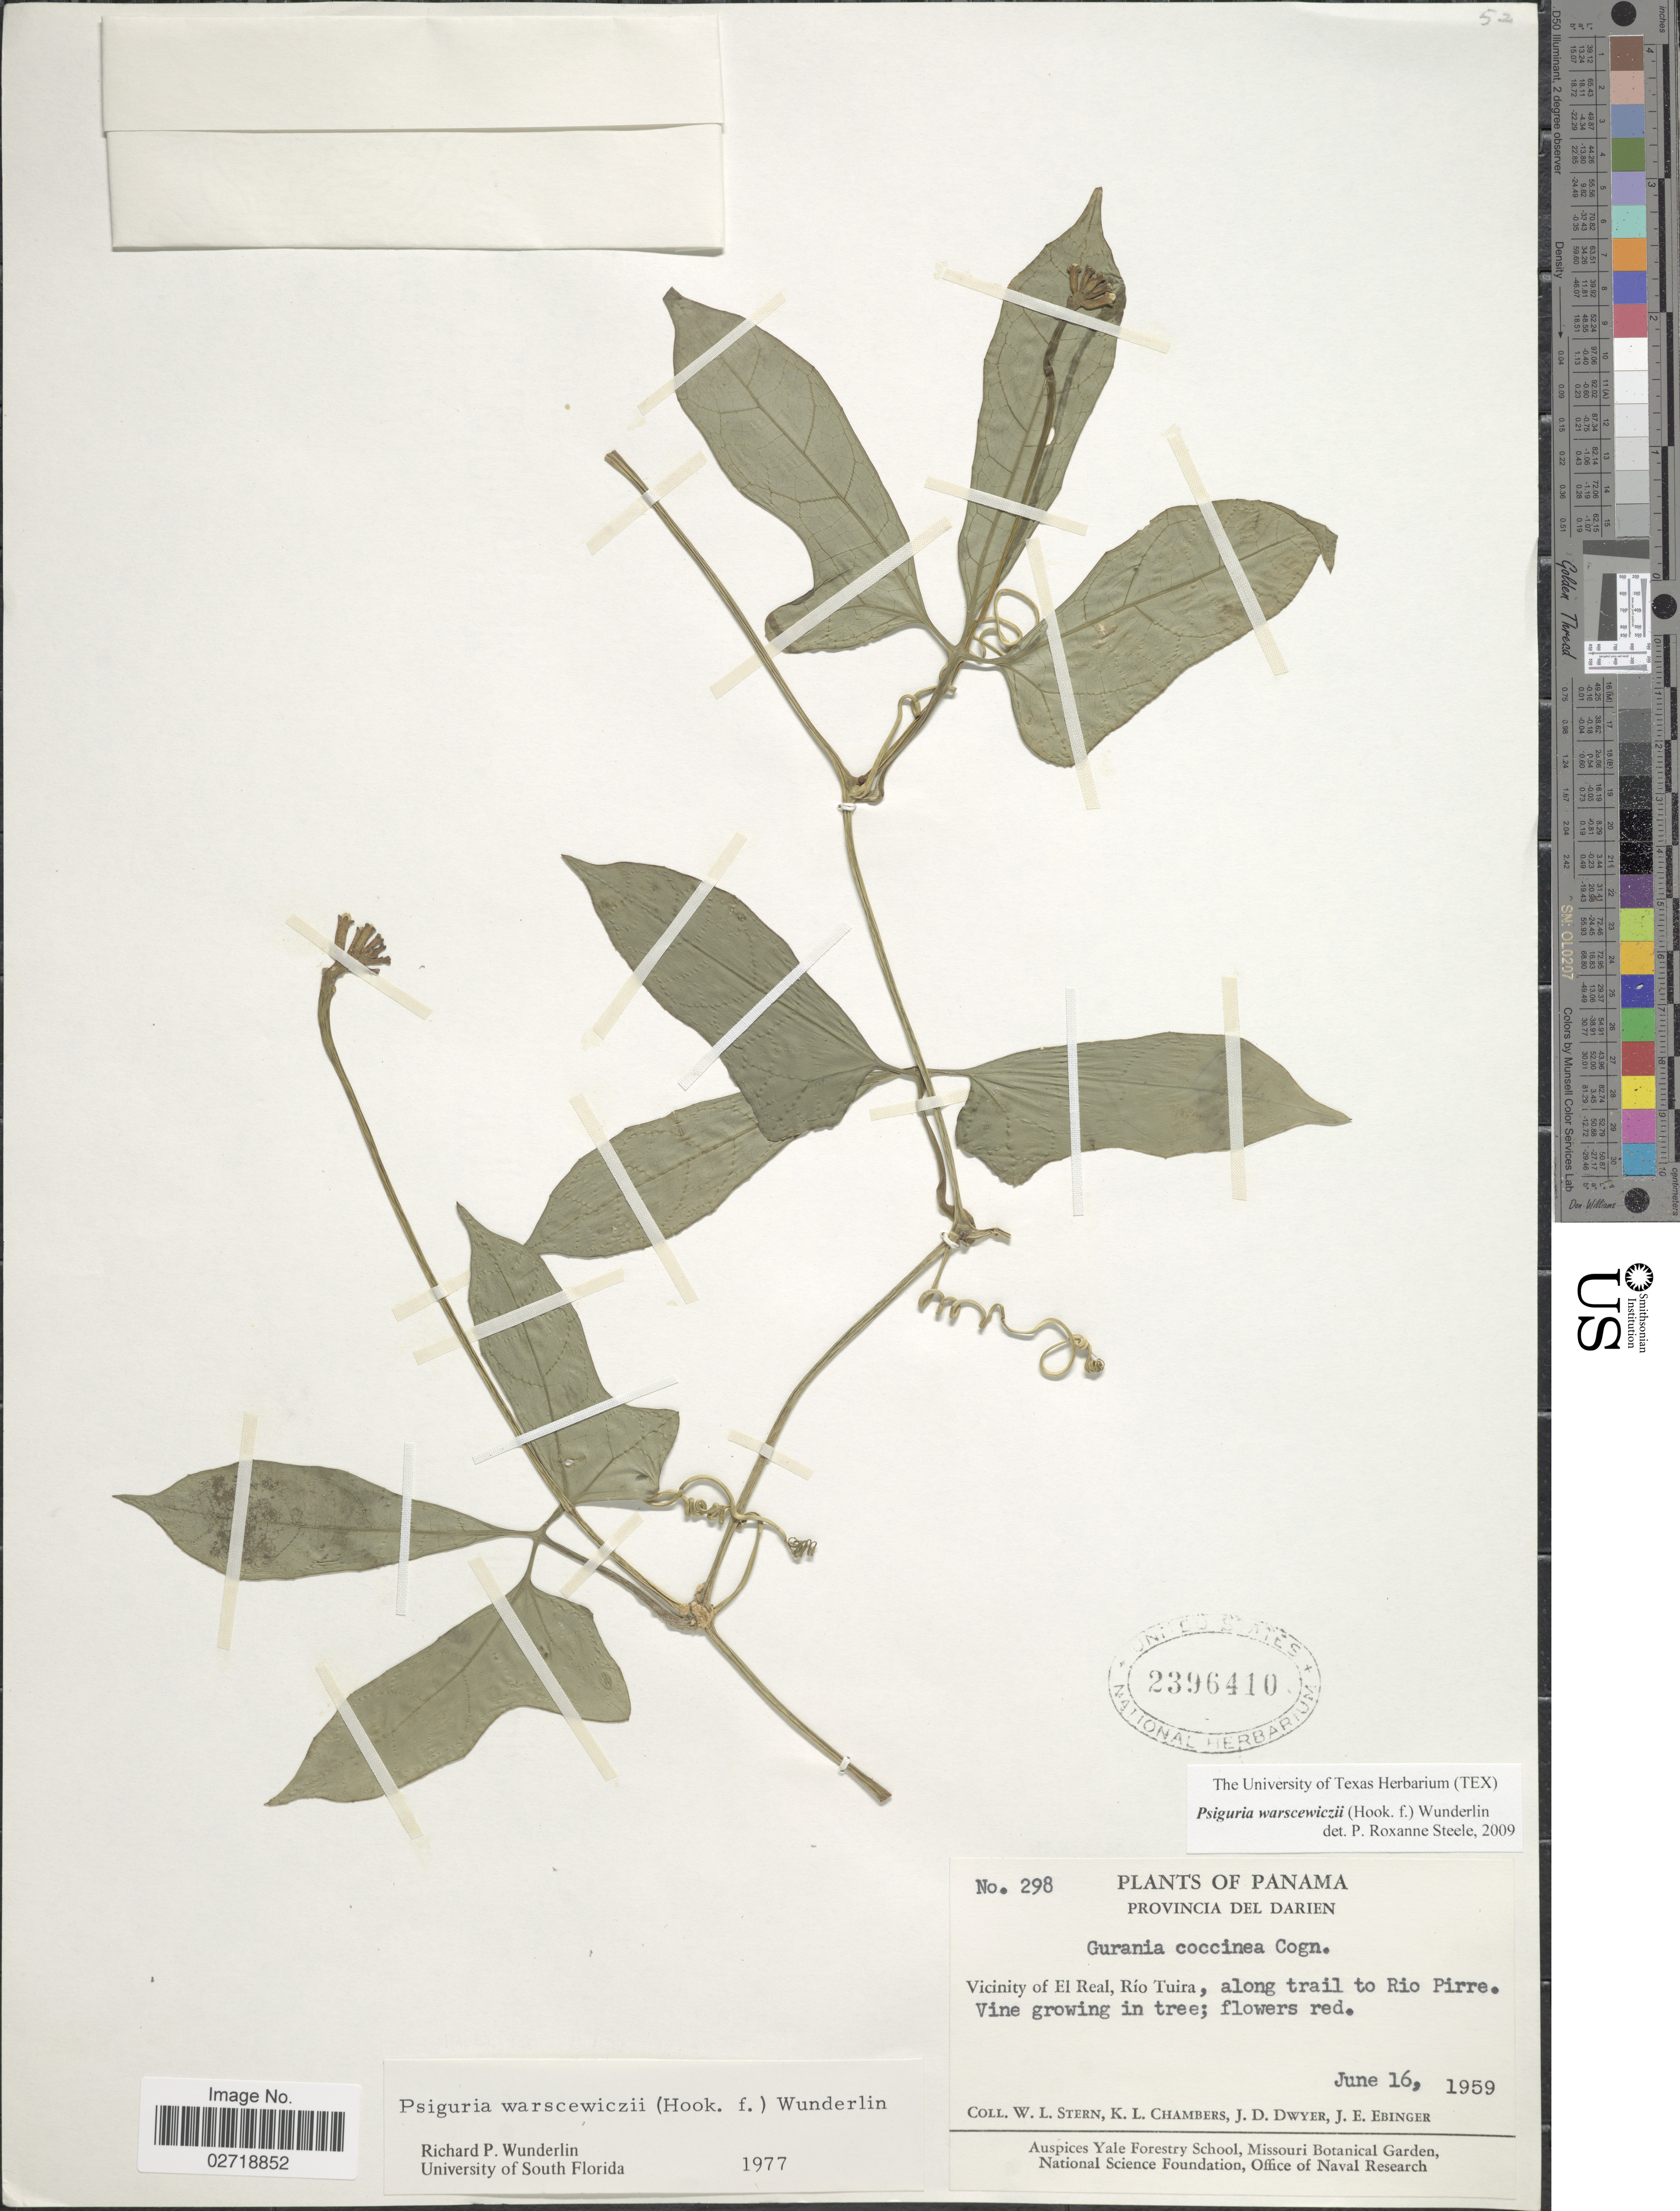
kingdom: Plantae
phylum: Tracheophyta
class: Magnoliopsida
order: Cucurbitales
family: Cucurbitaceae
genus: Psiguria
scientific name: Psiguria warscewiczii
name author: (Hook. f.) Wunderlin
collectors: W. L. Stern, K. Chambers, J. D. Dwyer & J. Ebinger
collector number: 298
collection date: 1959-06-16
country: Panama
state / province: Darién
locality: Vicinity of El Real, Rio Tuira, along trail to Rio Pirre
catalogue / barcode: US 2396410